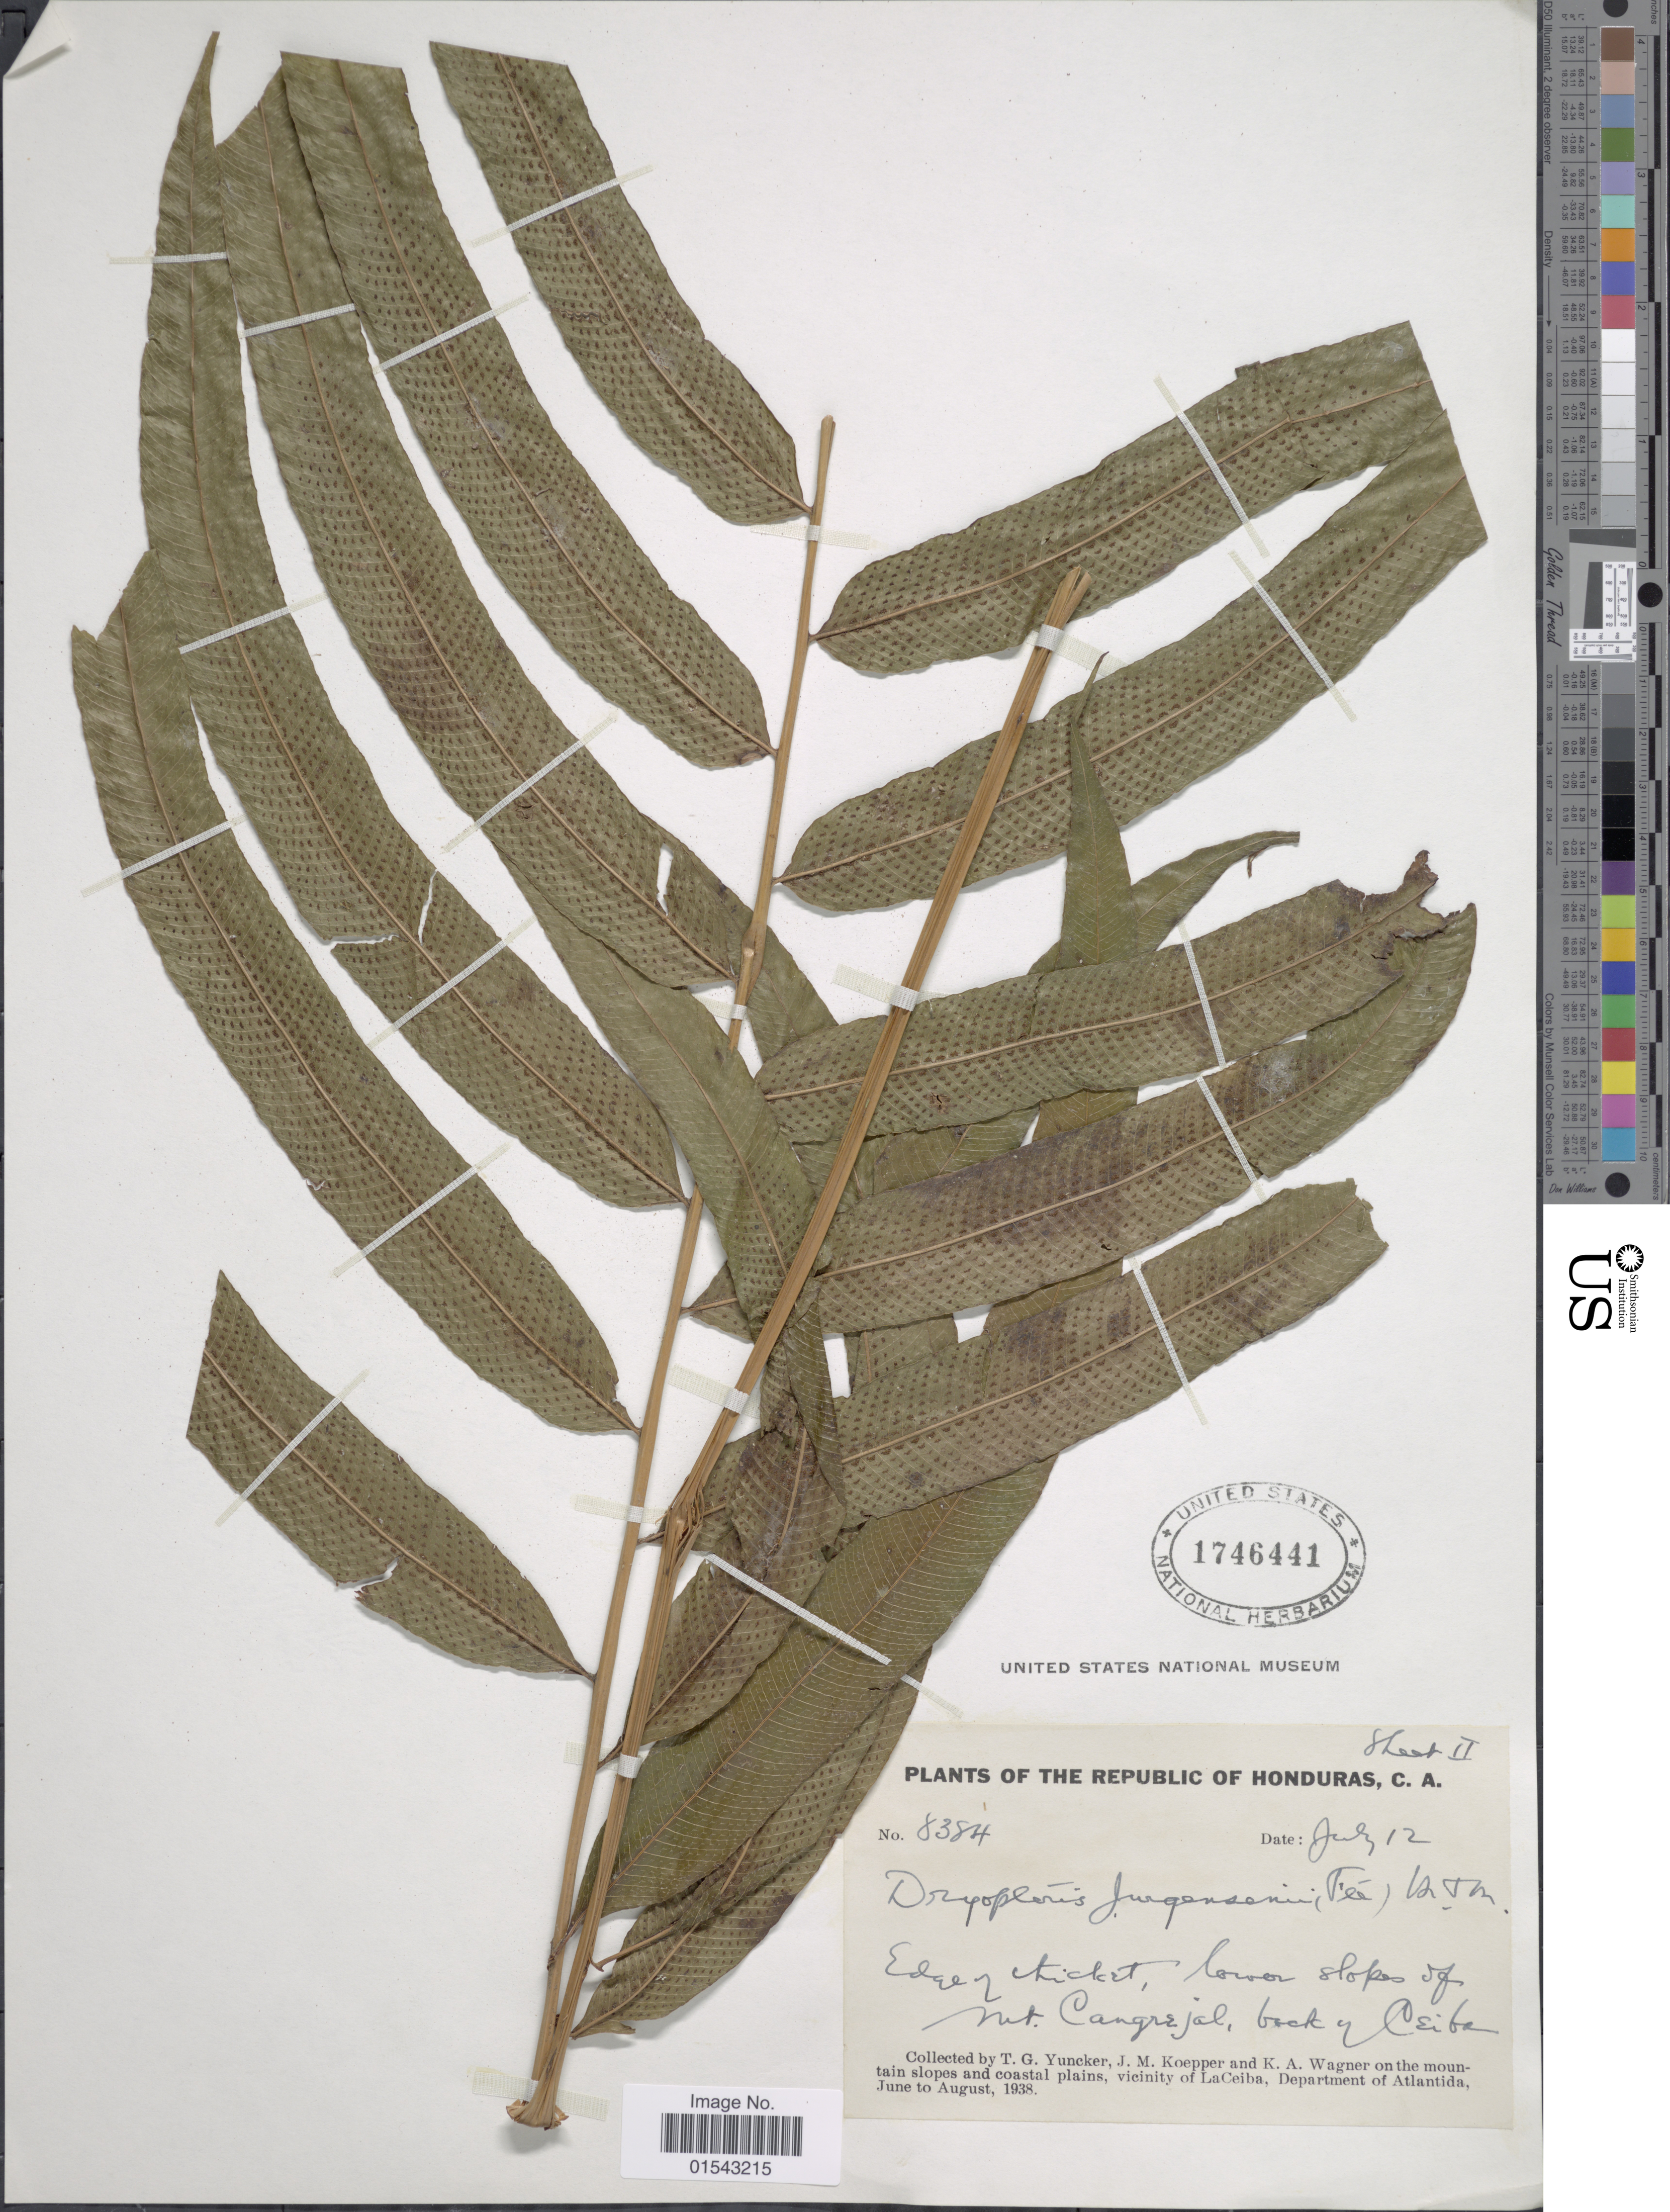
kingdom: Plantae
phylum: Tracheophyta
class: Polypodiopsida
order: Polypodiales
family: Thelypteridaceae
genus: Meniscium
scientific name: Meniscium falcatum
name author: Liebm.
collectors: T. G. Yuncker, J. M. Koepper & K. A. Wagner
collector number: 8384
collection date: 1938-07-12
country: Honduras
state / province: Atlántida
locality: Honduras, C.A, Mt. Cangrejal, mountain slopes and coastal plains, vicinity of LaCeiba, Department of Atlantida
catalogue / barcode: US 1746411